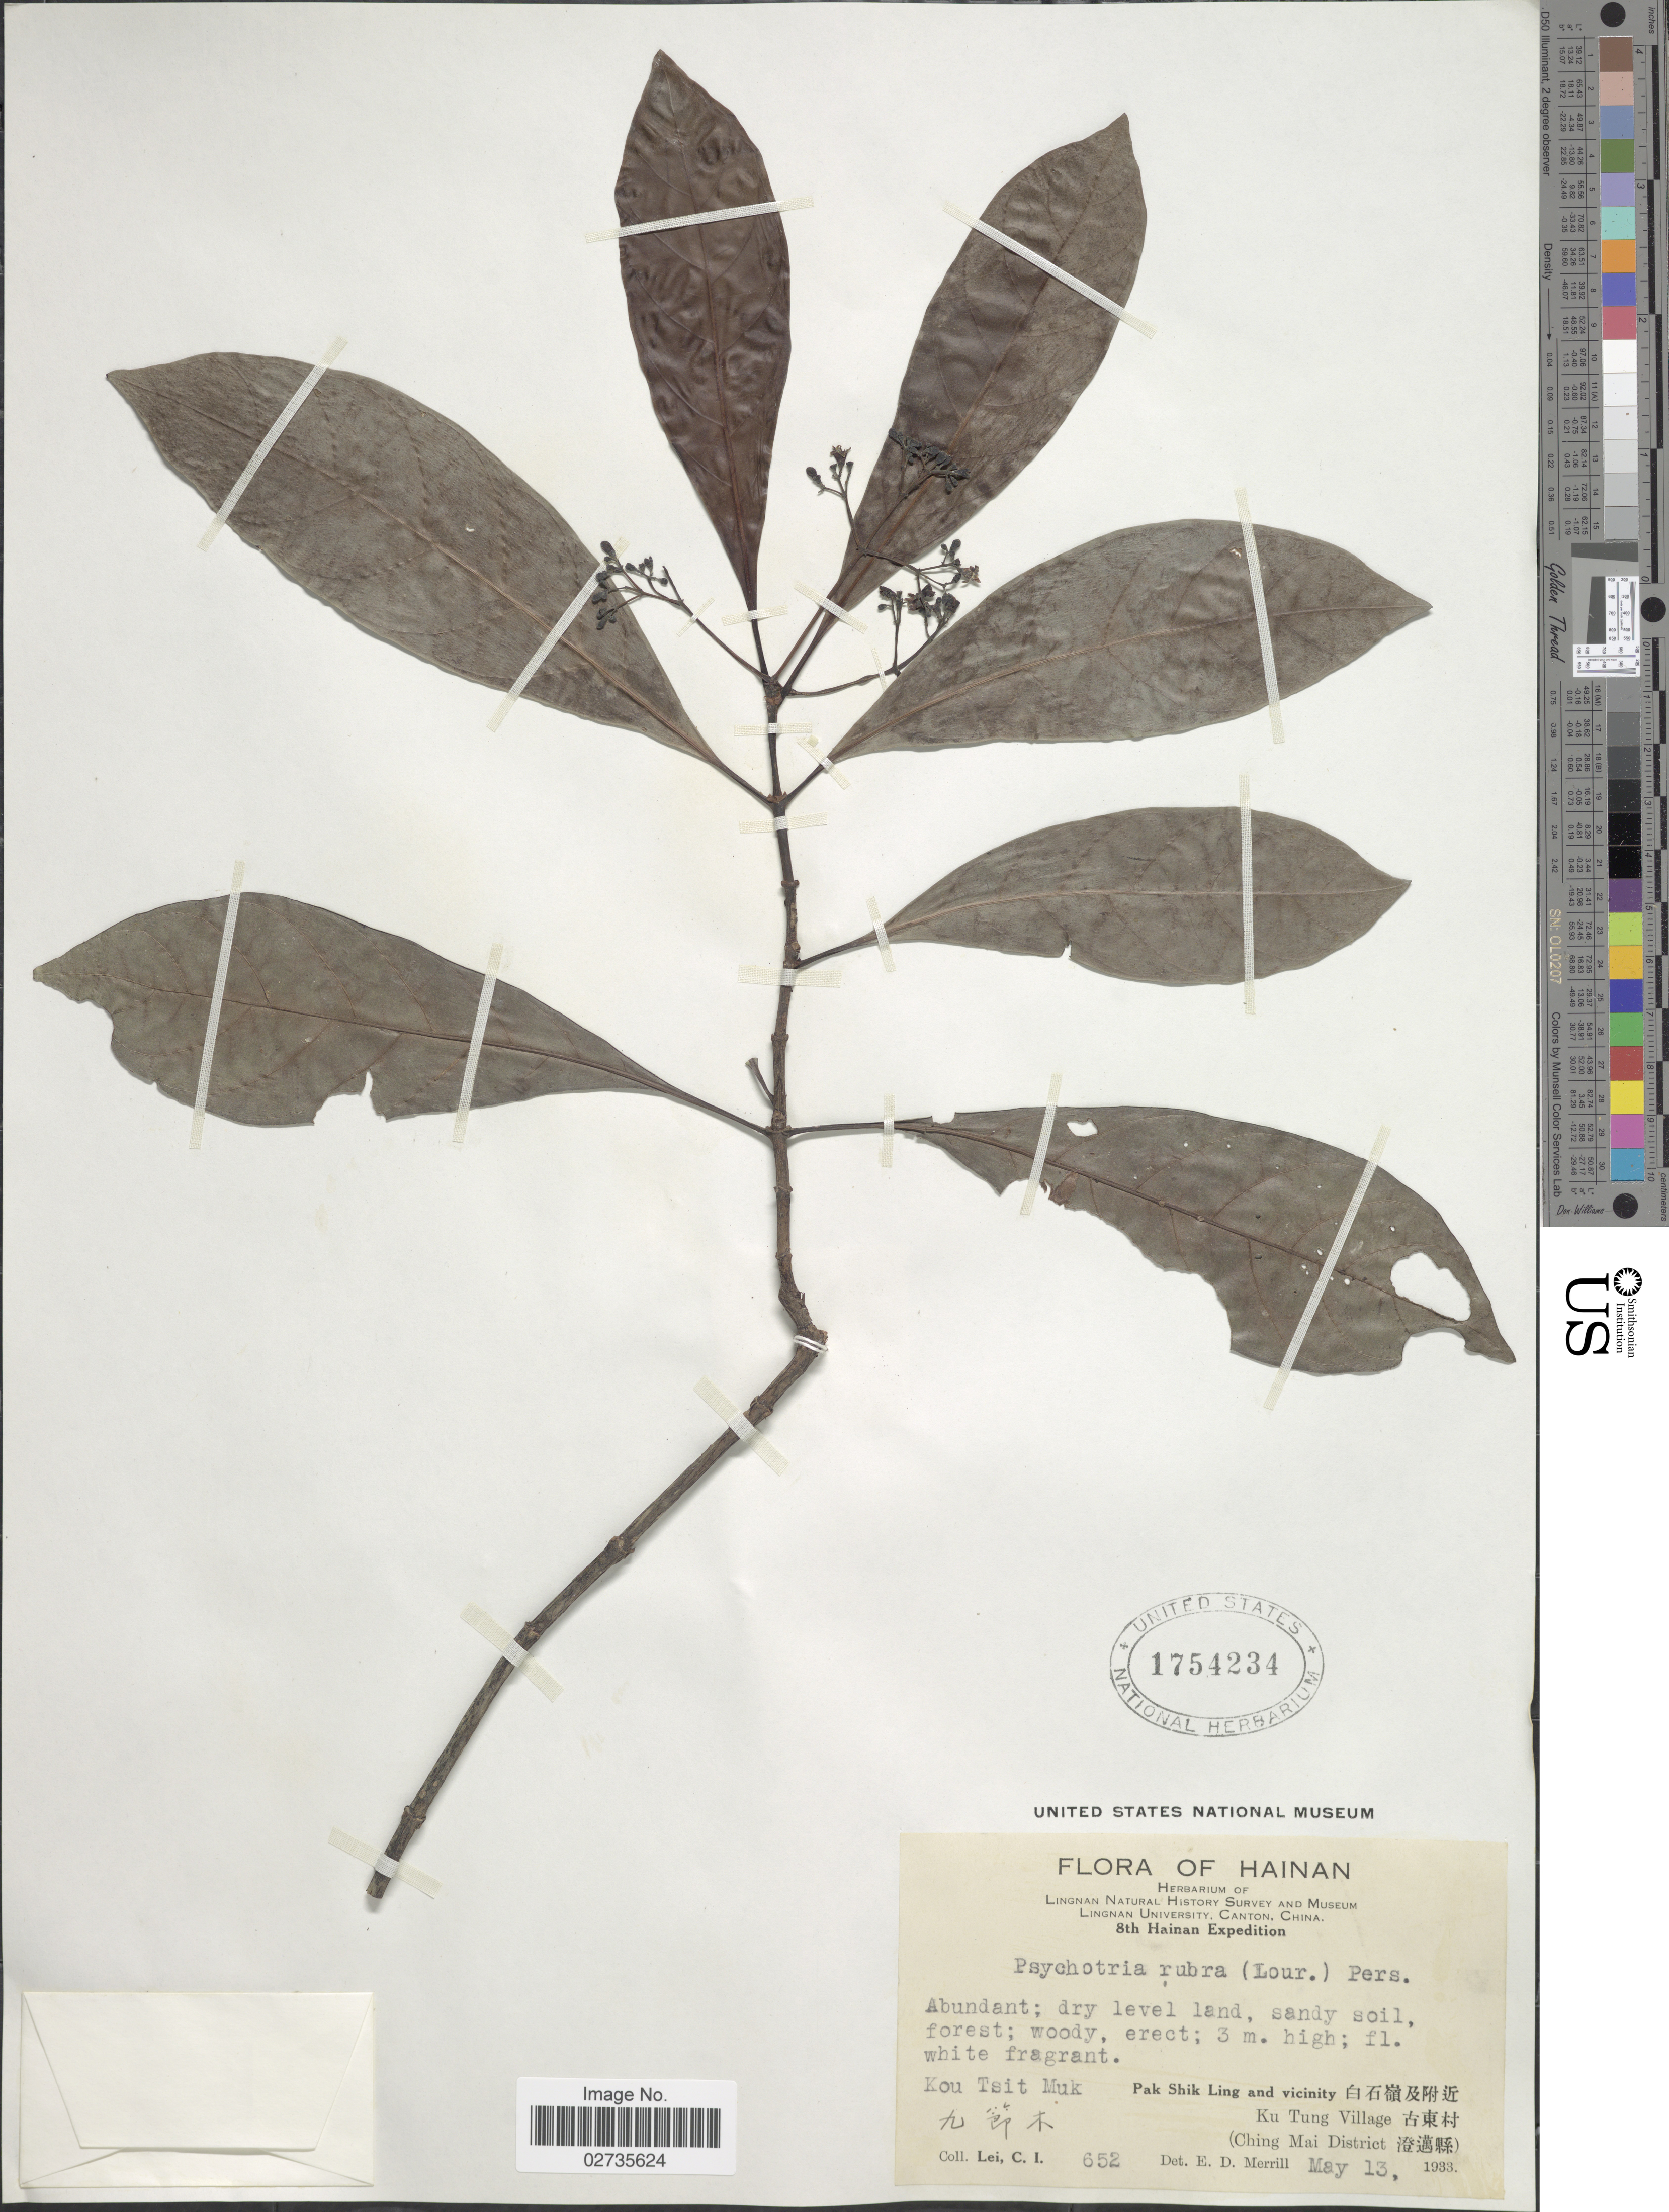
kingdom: Plantae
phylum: Tracheophyta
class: Magnoliopsida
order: Gentianales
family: Rubiaceae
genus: Psychotria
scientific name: Psychotria rubra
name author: (Lour.) Poir.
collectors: C. I. Lei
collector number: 652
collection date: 1933-05-13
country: China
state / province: Hainan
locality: Kou Tsit Muk, Pak Shik Ling and vicinity, Ku Tung Village (Chung Mai District)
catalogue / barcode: US 1754234